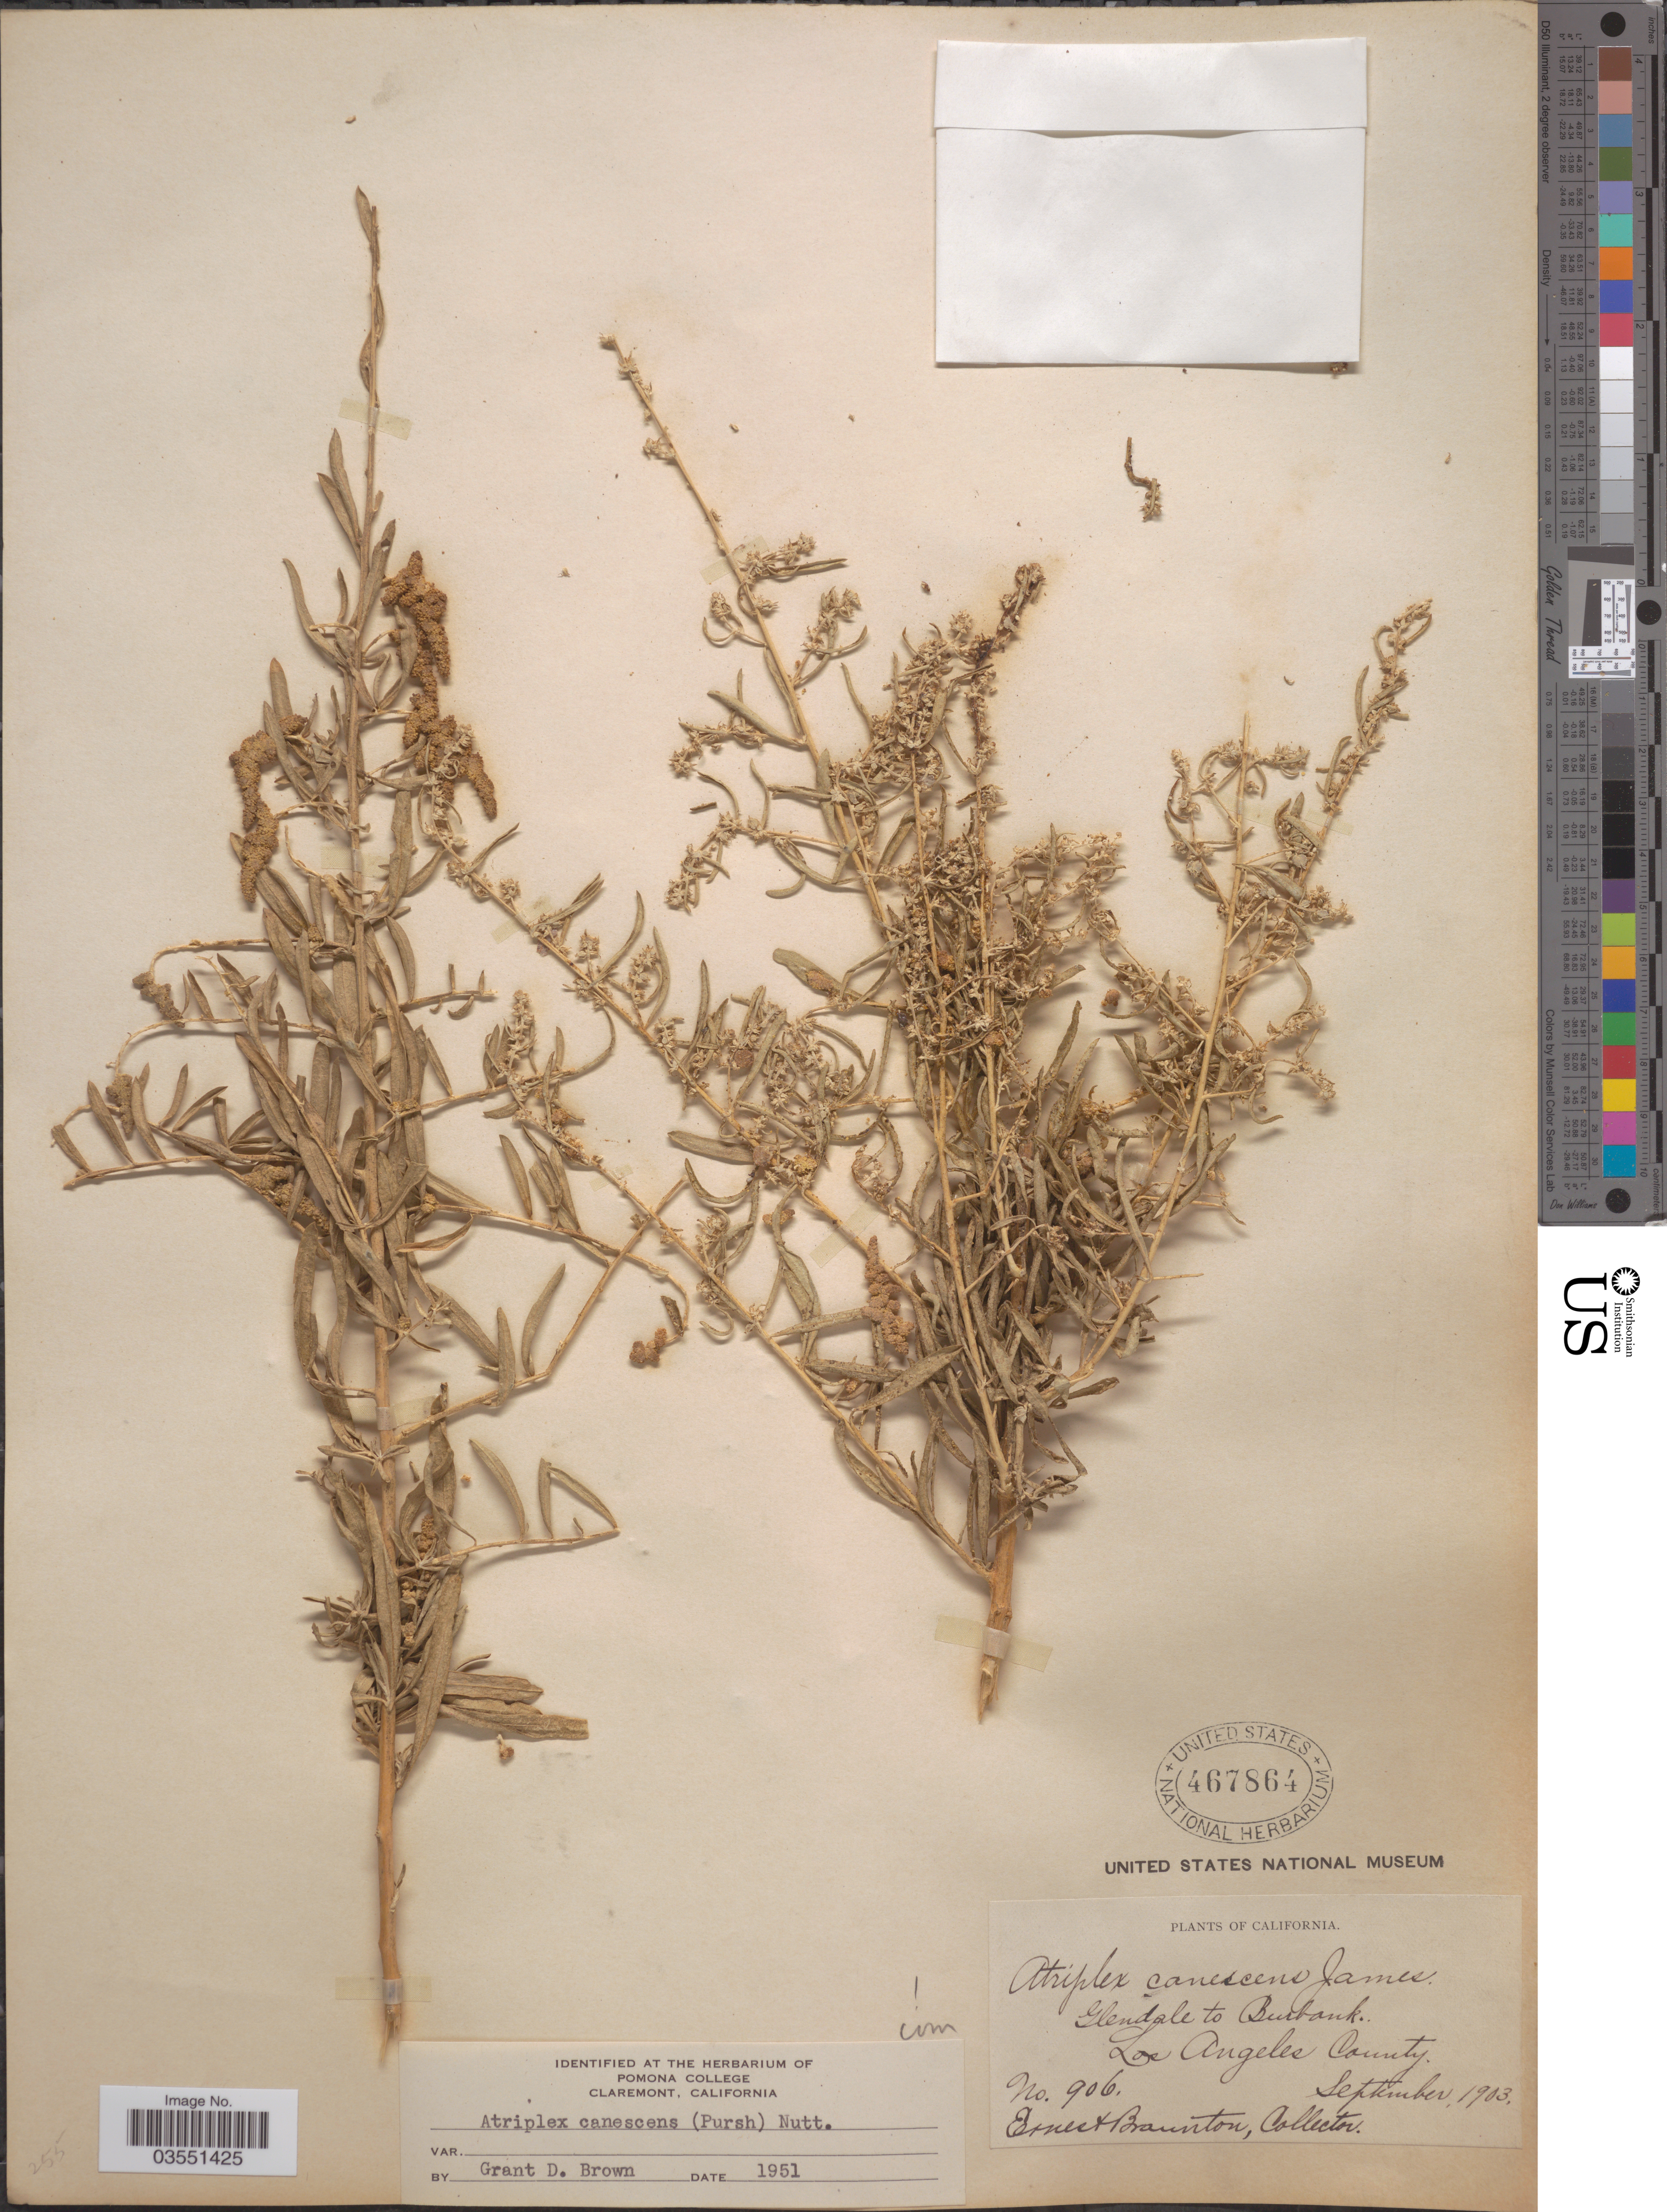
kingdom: Plantae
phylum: Tracheophyta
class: Magnoliopsida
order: Caryophyllales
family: Amaranthaceae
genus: Atriplex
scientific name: Atriplex canescens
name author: (Pursh) Nutt.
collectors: E. Braunton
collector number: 906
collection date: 1903-09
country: United States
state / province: California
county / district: Los Angeles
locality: Glendale to Burbank. Los Angeles County.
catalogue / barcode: US 467864